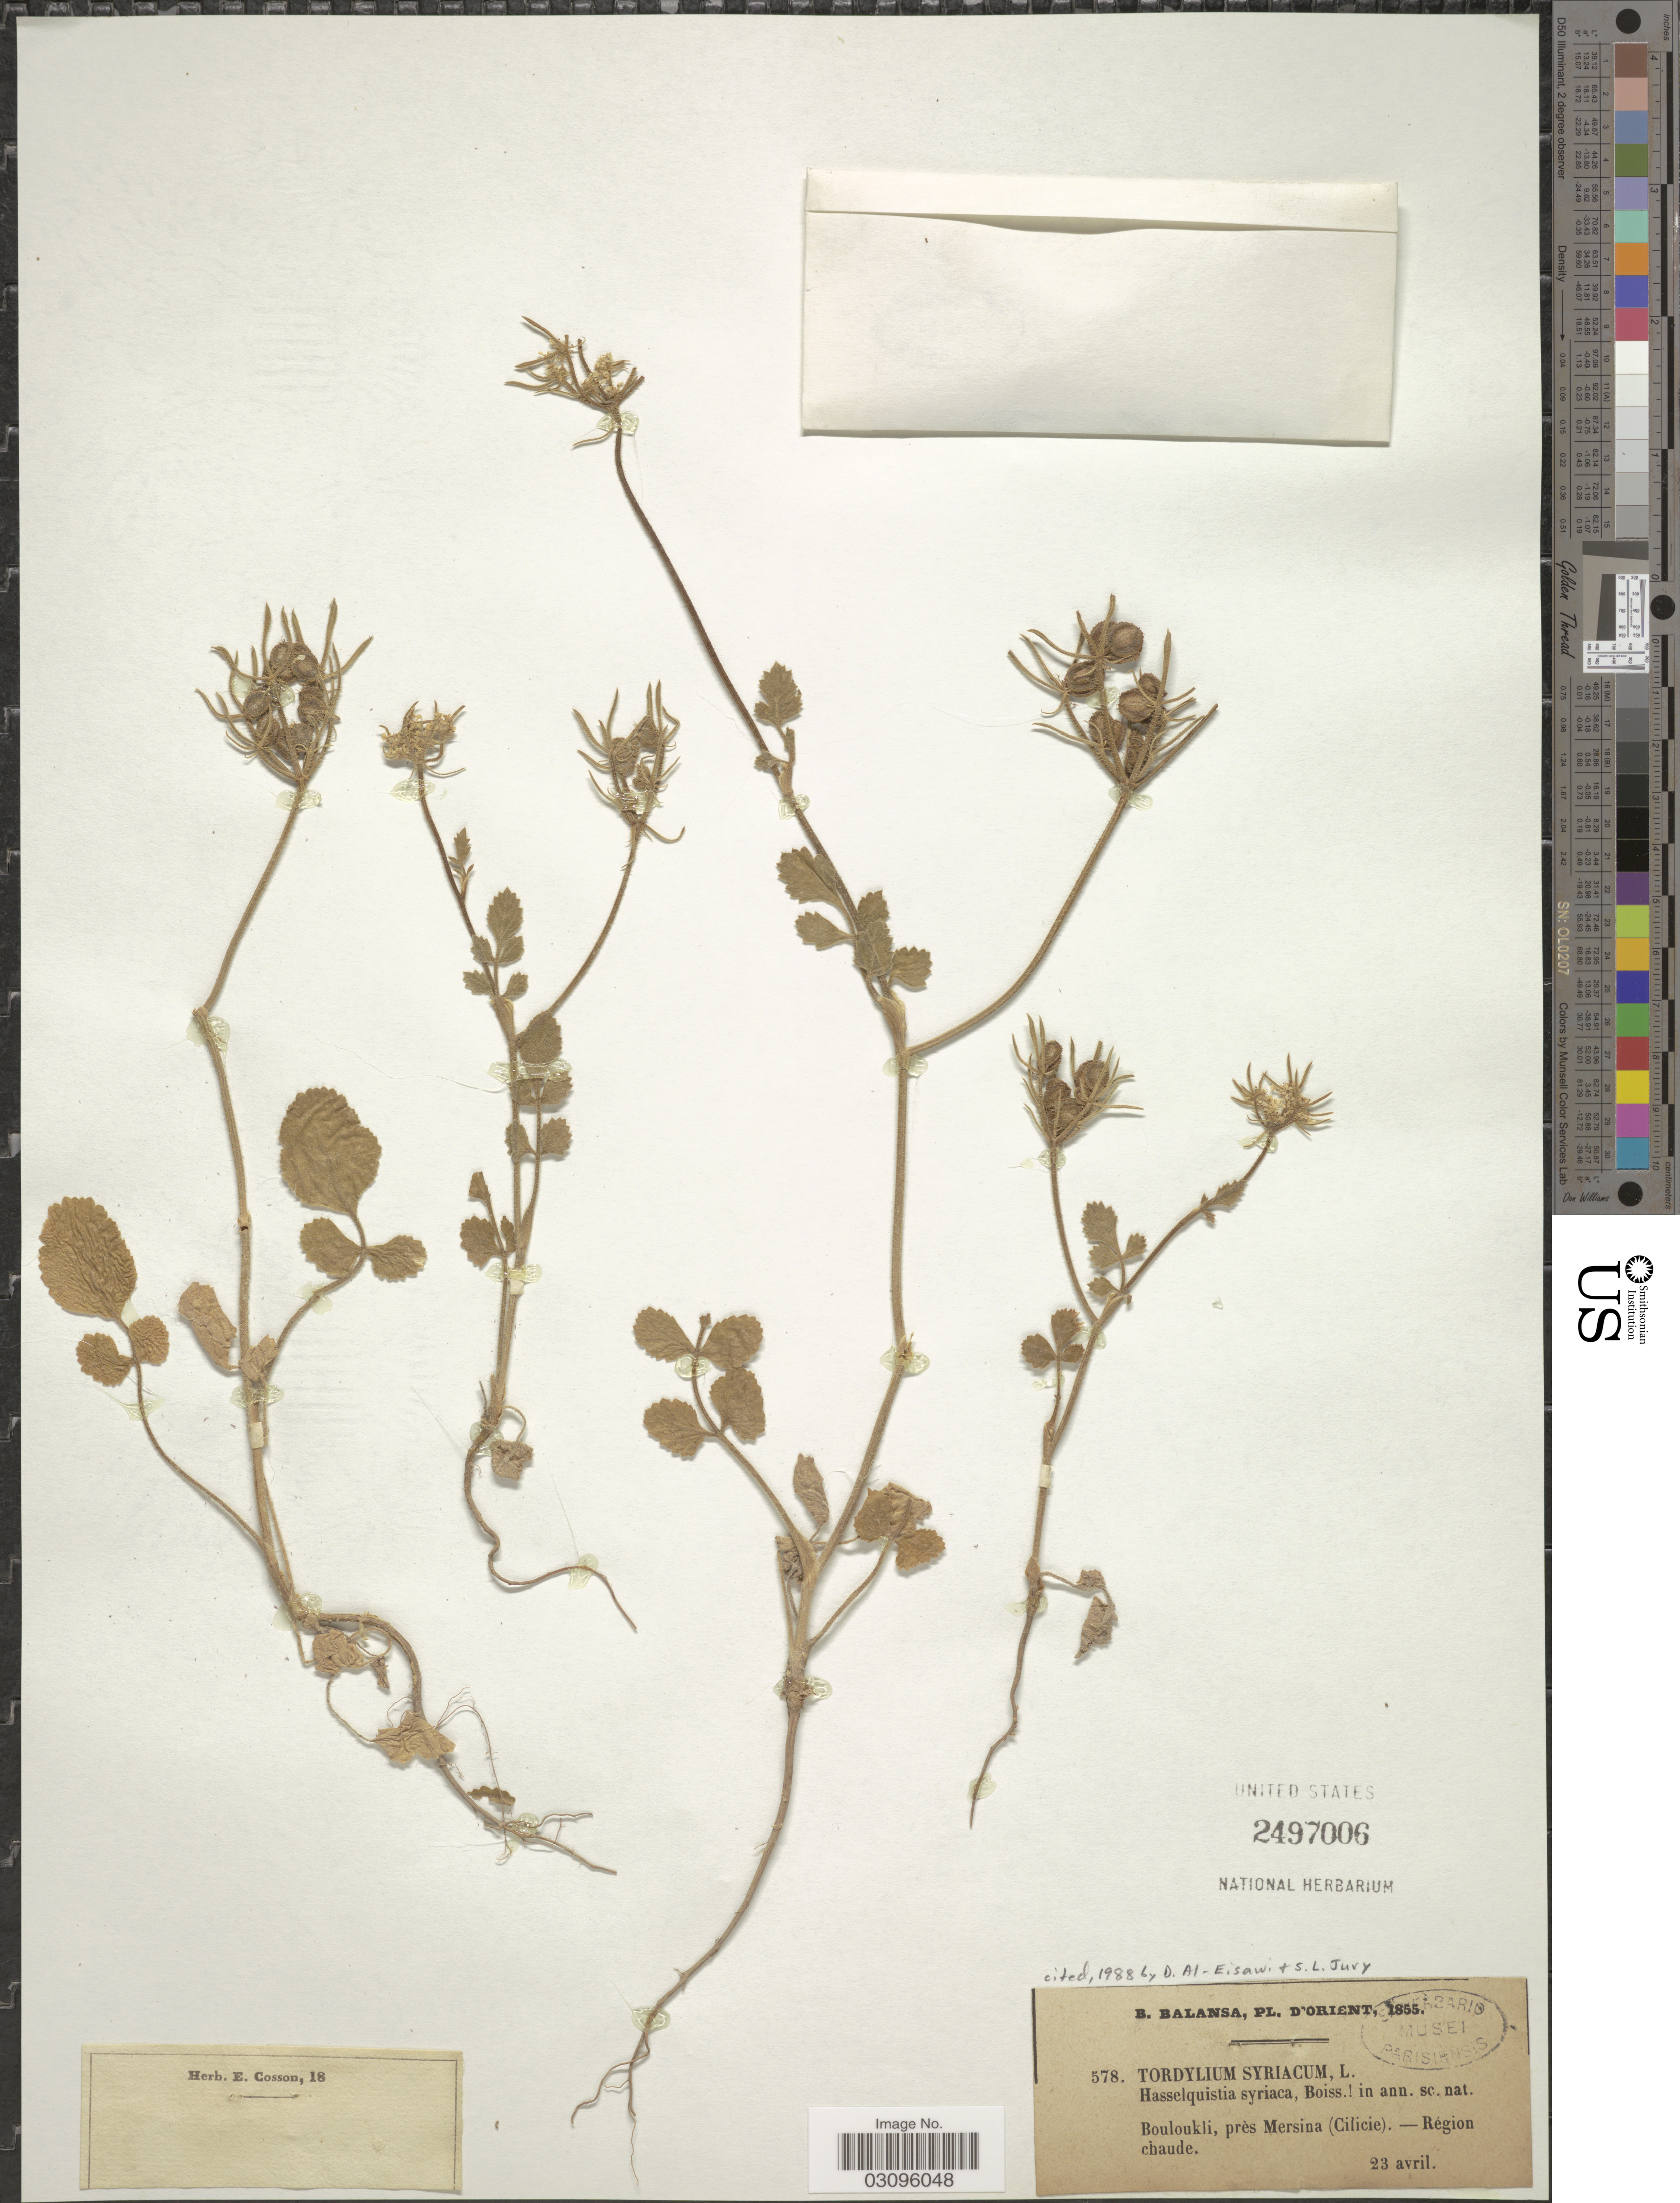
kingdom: Plantae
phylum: Tracheophyta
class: Magnoliopsida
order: Apiales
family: Apiaceae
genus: Tordylium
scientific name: Tordylium syriacum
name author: L.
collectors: B. Balansa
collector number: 578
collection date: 1855-04-23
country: Turkey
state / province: Mersin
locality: Orient. Bouloukli, près Mersina (Cilicie).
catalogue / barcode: US 2497006